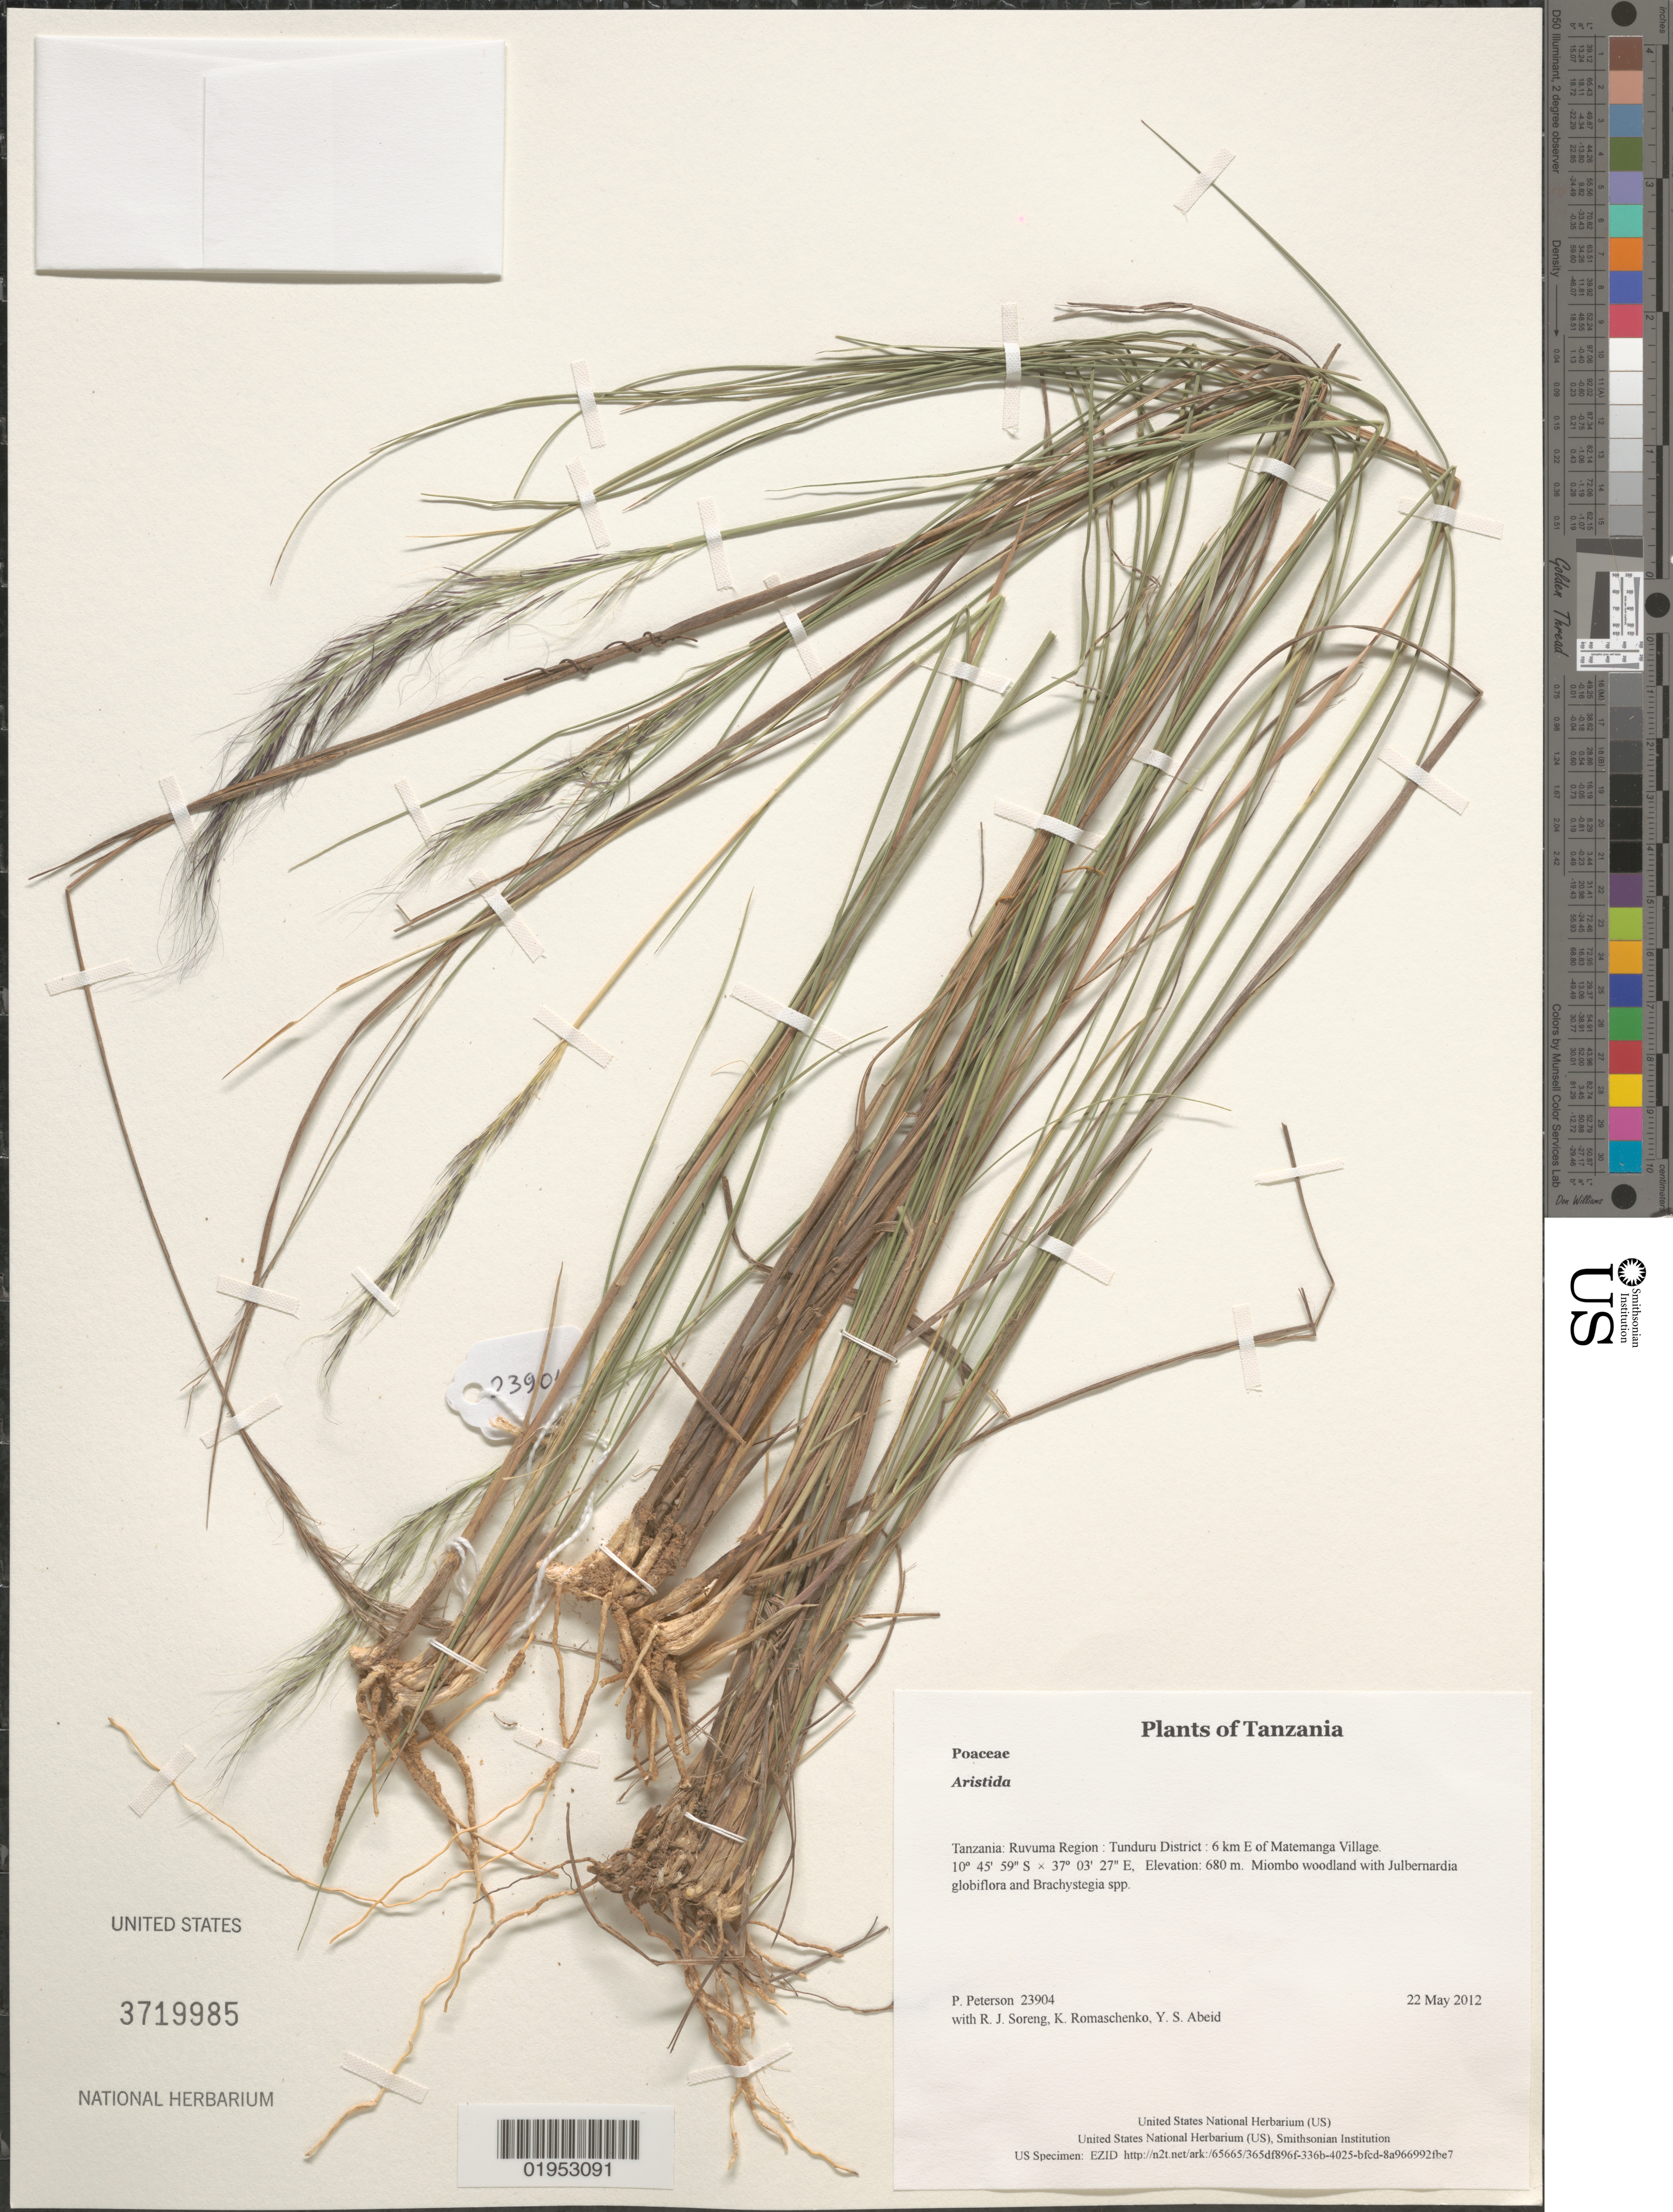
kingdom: Plantae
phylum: Tracheophyta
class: Liliopsida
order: Poales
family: Poaceae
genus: Aristida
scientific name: Aristida sp.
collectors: P. M. Peterson, R. J. Soreng, K. Romaschenko & Y. Abeid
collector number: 23904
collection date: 2012-05-22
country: Tanzania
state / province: Ruvuma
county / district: Tunduru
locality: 6 km E of Matemanga Village.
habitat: Miombo woodland with Julbernardia globiflora and Brachystegia spp.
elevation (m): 680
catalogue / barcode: US 3719985